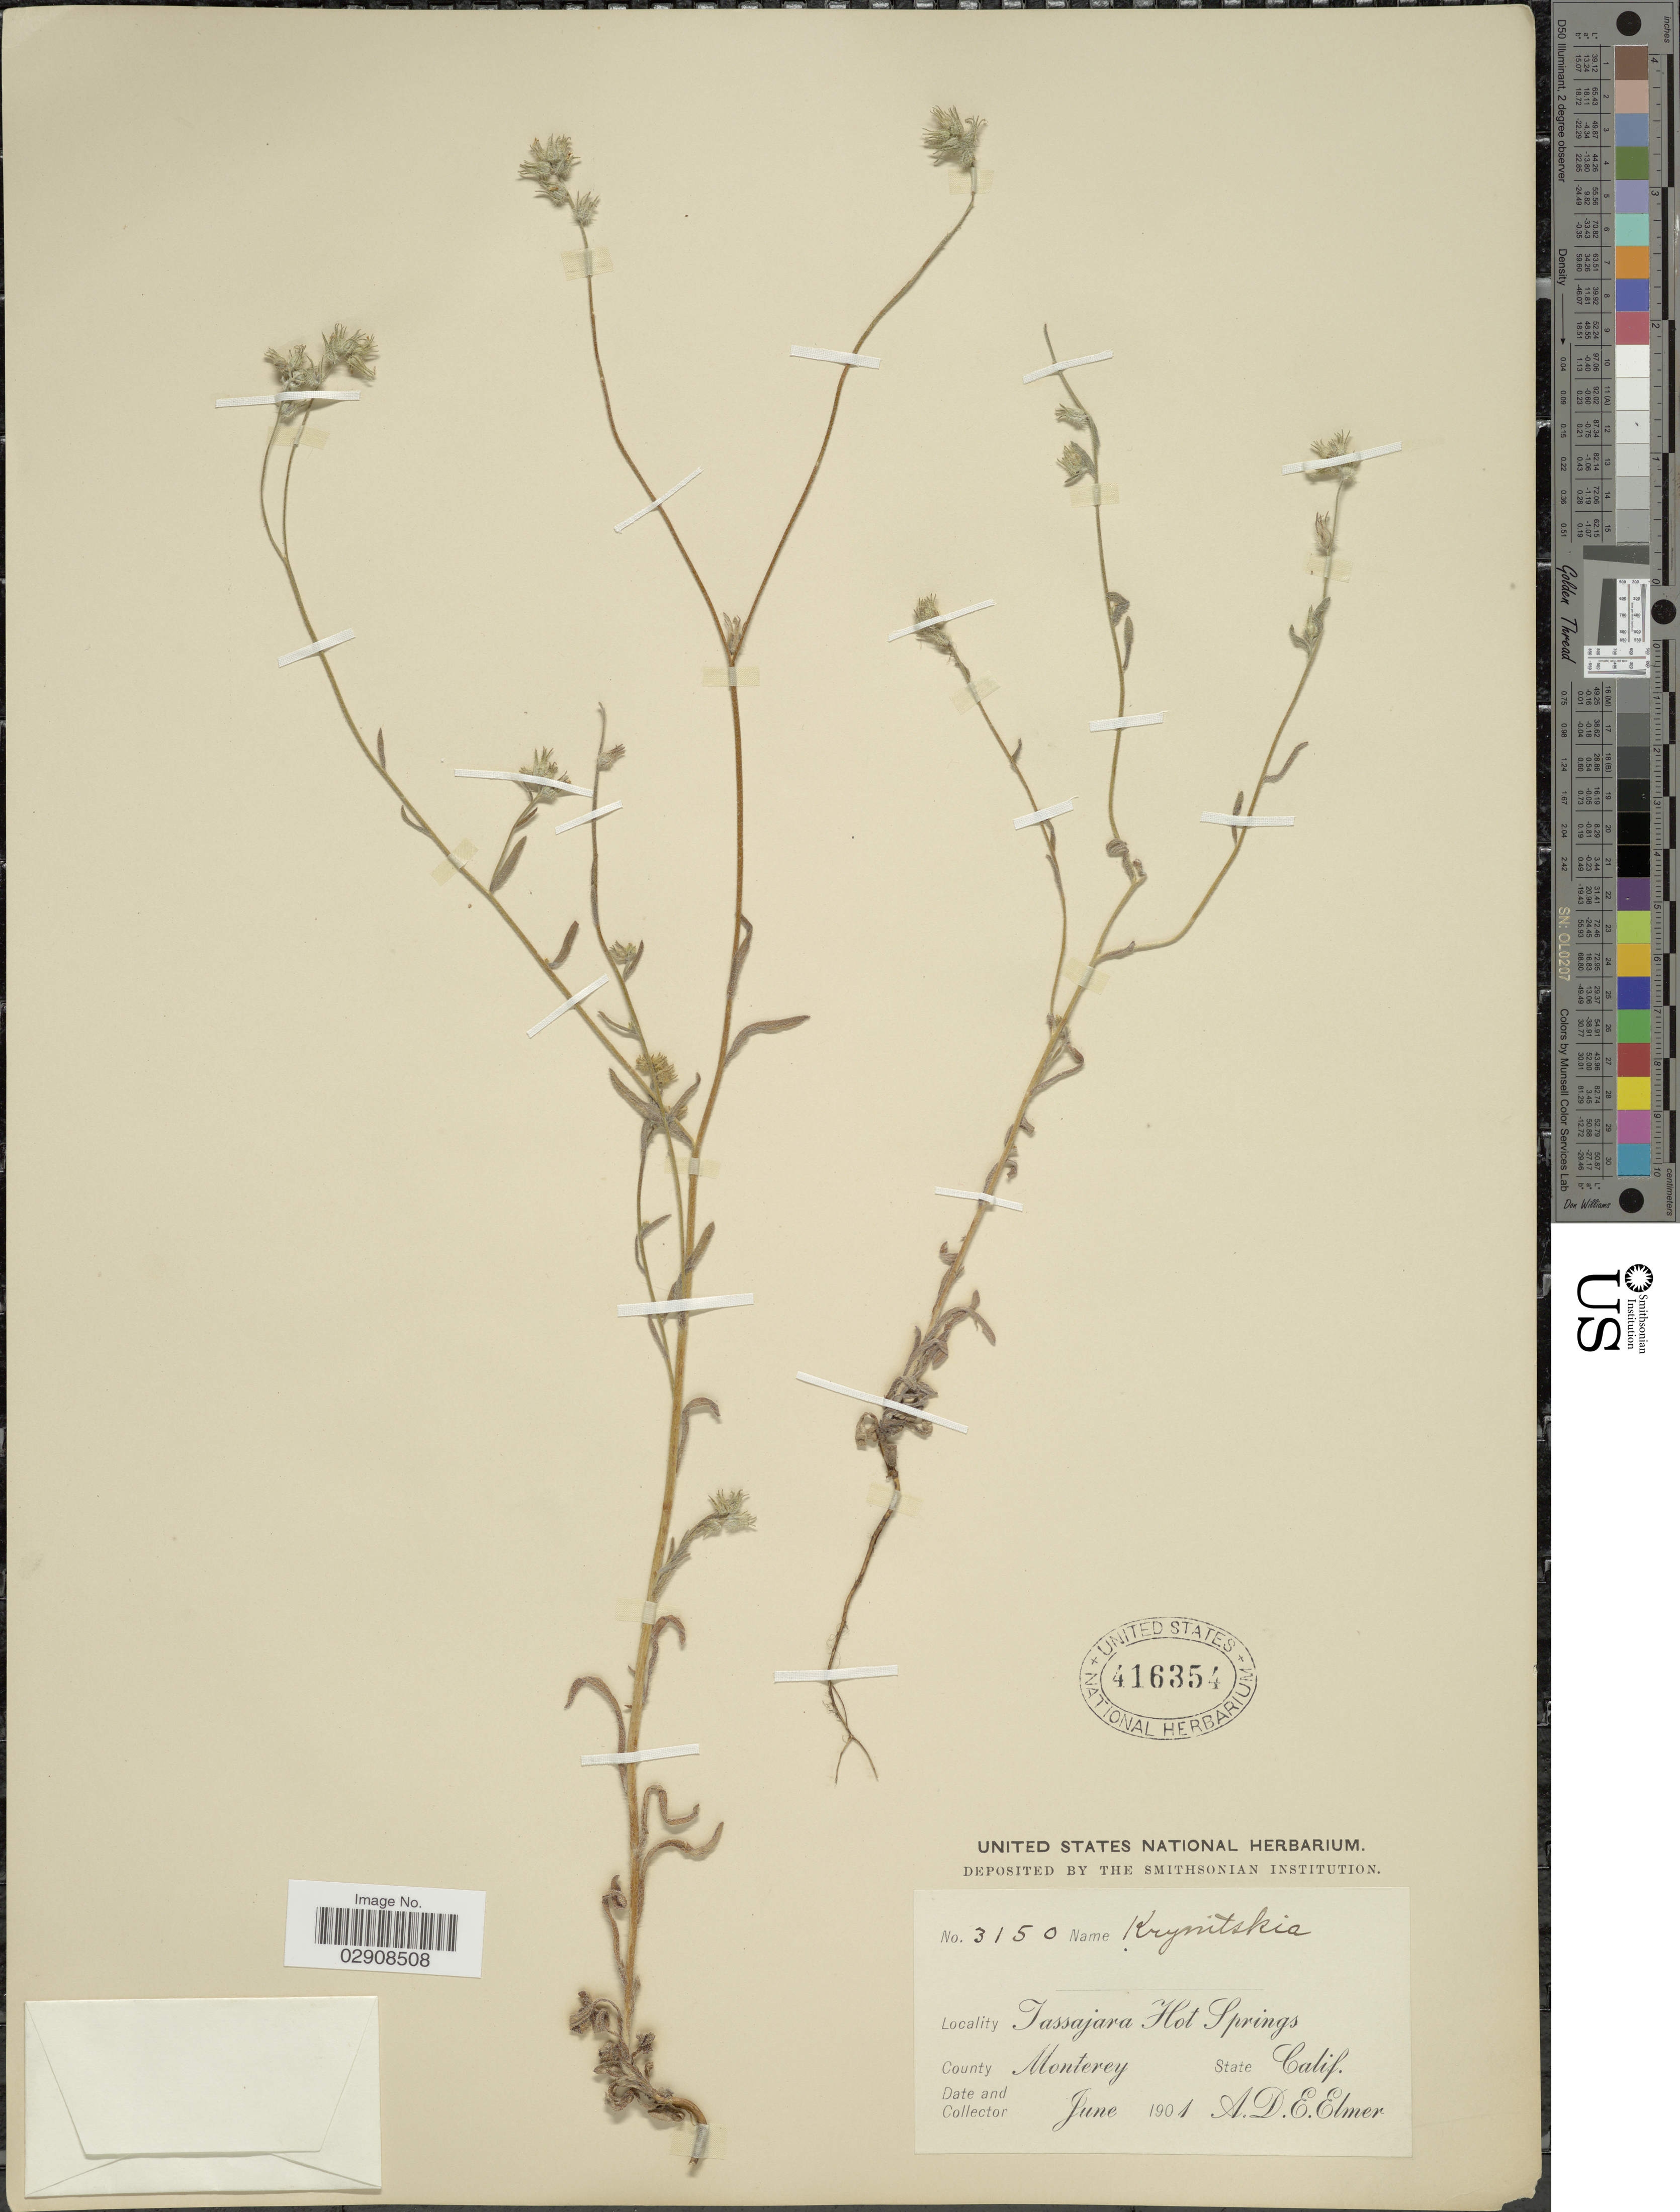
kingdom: Plantae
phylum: Tracheophyta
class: Magnoliopsida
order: Boraginales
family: Boraginaceae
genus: Cryptantha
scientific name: Cryptantha sp.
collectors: A. D. E. Elmer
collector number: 3150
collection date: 1901-06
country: United States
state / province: California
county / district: Monterey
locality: Tassajara Hot Springs. County Monterey.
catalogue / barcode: US 416354